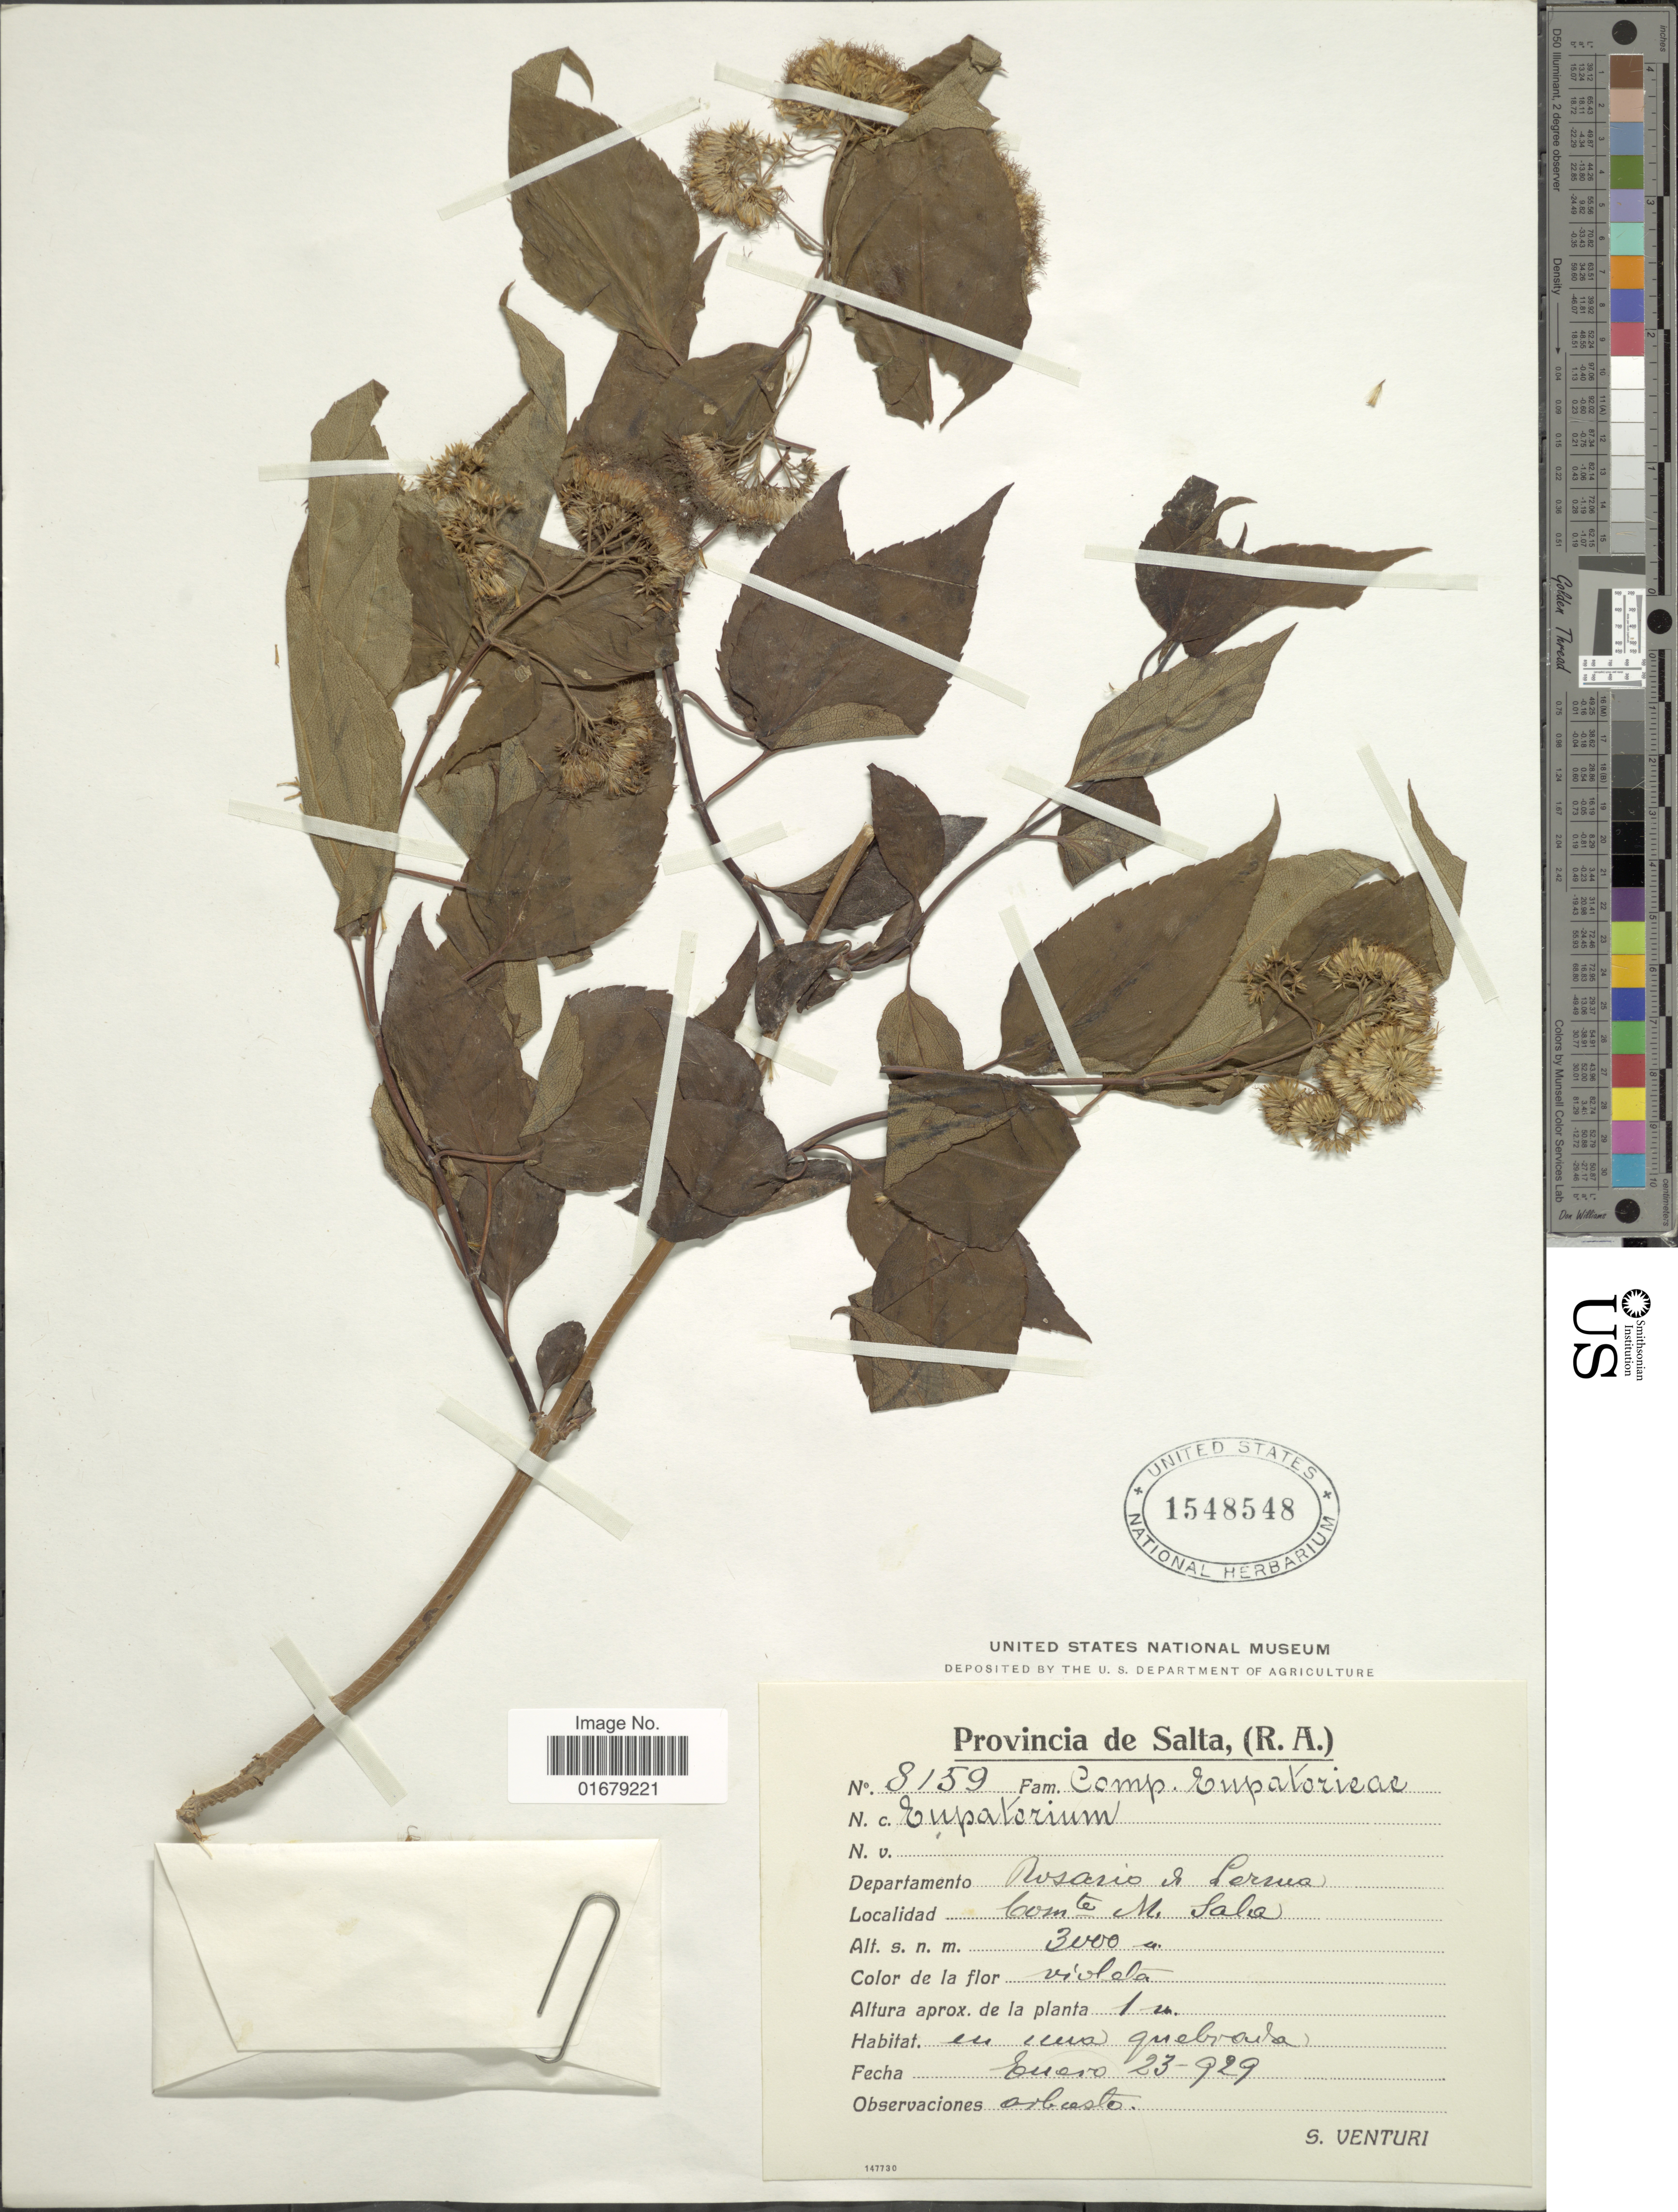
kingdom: Plantae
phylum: Tracheophyta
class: Magnoliopsida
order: Asterales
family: Asteraceae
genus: Kaunia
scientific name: Kaunia saltensis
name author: (Hieron.) R.M. King & H. Rob.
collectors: S. Venturi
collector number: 8159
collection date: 1929-01-23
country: Argentina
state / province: Salta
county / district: Rosario de Lerma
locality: Com- te M. Sala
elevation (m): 3000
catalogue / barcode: US 1548548